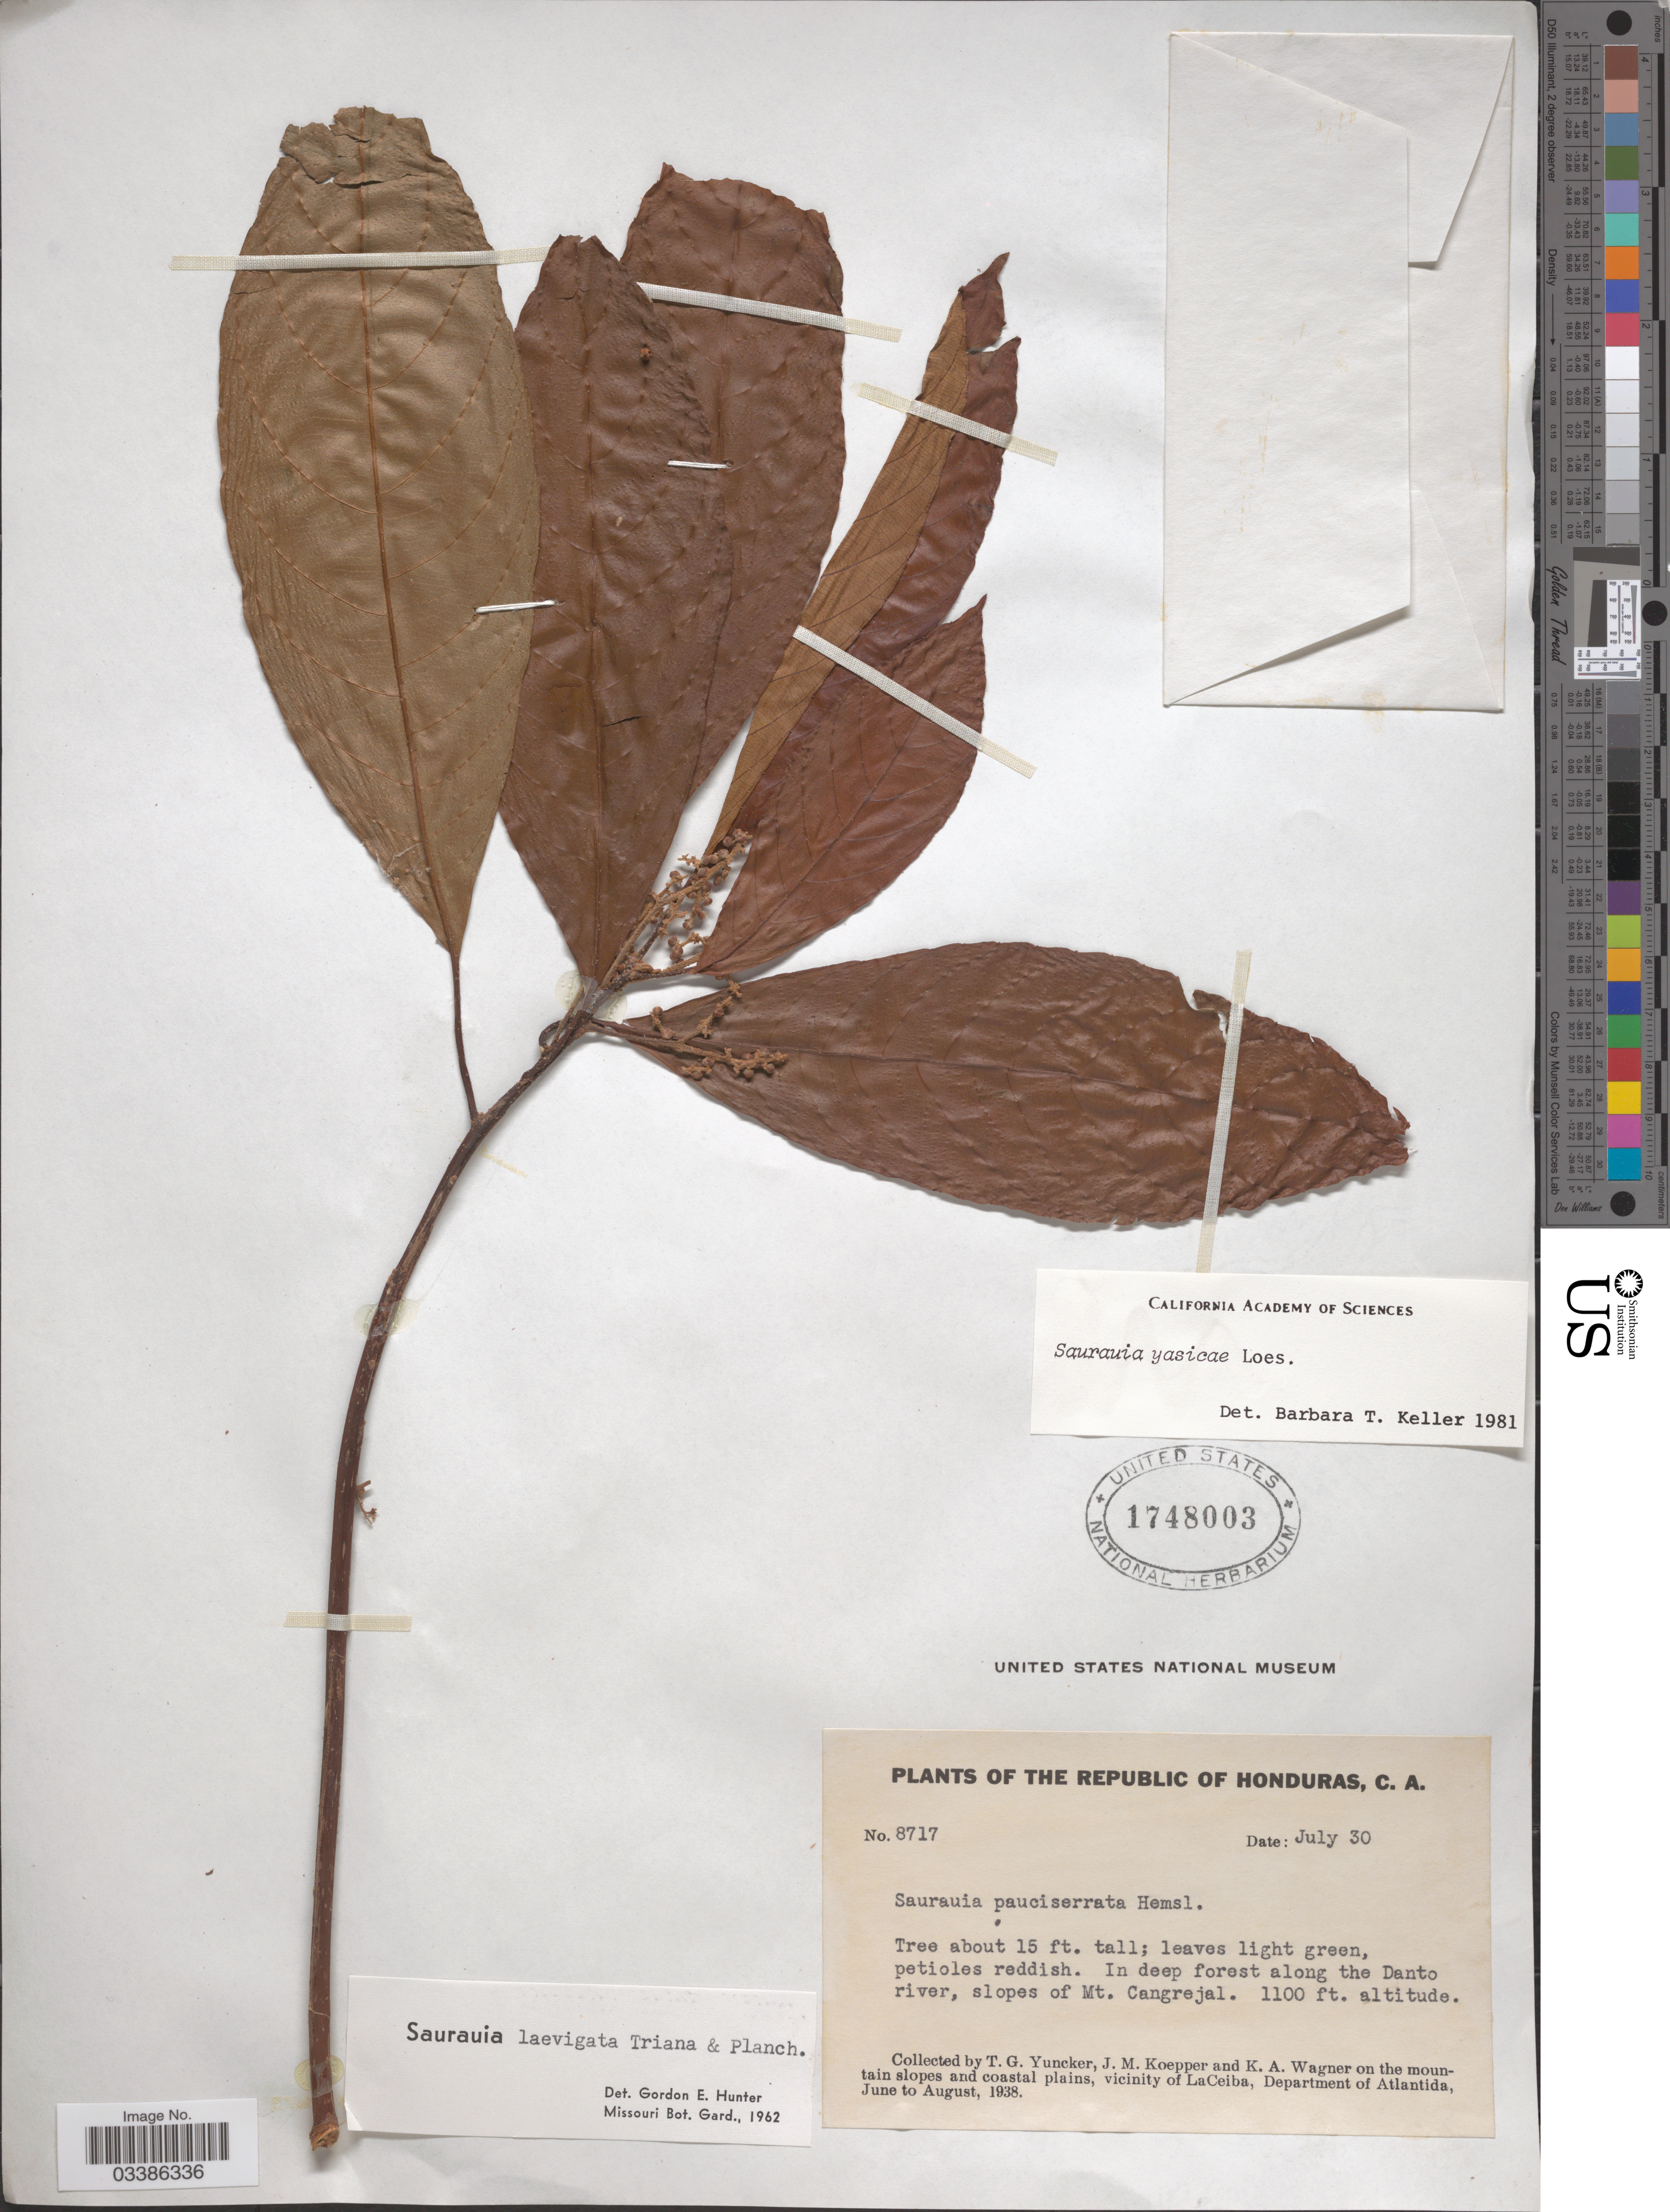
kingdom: Plantae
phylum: Tracheophyta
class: Magnoliopsida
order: Ericales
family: Actinidiaceae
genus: Saurauia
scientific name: Saurauia yasicae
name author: Loes.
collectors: T. G. Yuncker, J. M. Koepper & K. A. Wagner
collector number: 8717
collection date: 1938-07-30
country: Honduras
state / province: Atlántida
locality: In deep forest along the Danto river, slopes of Mt. Cangrejal. On the mountain slopes and coastal plains, vicinity of LaCeiba, Department of Atlantida.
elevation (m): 335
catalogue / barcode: US 1748003